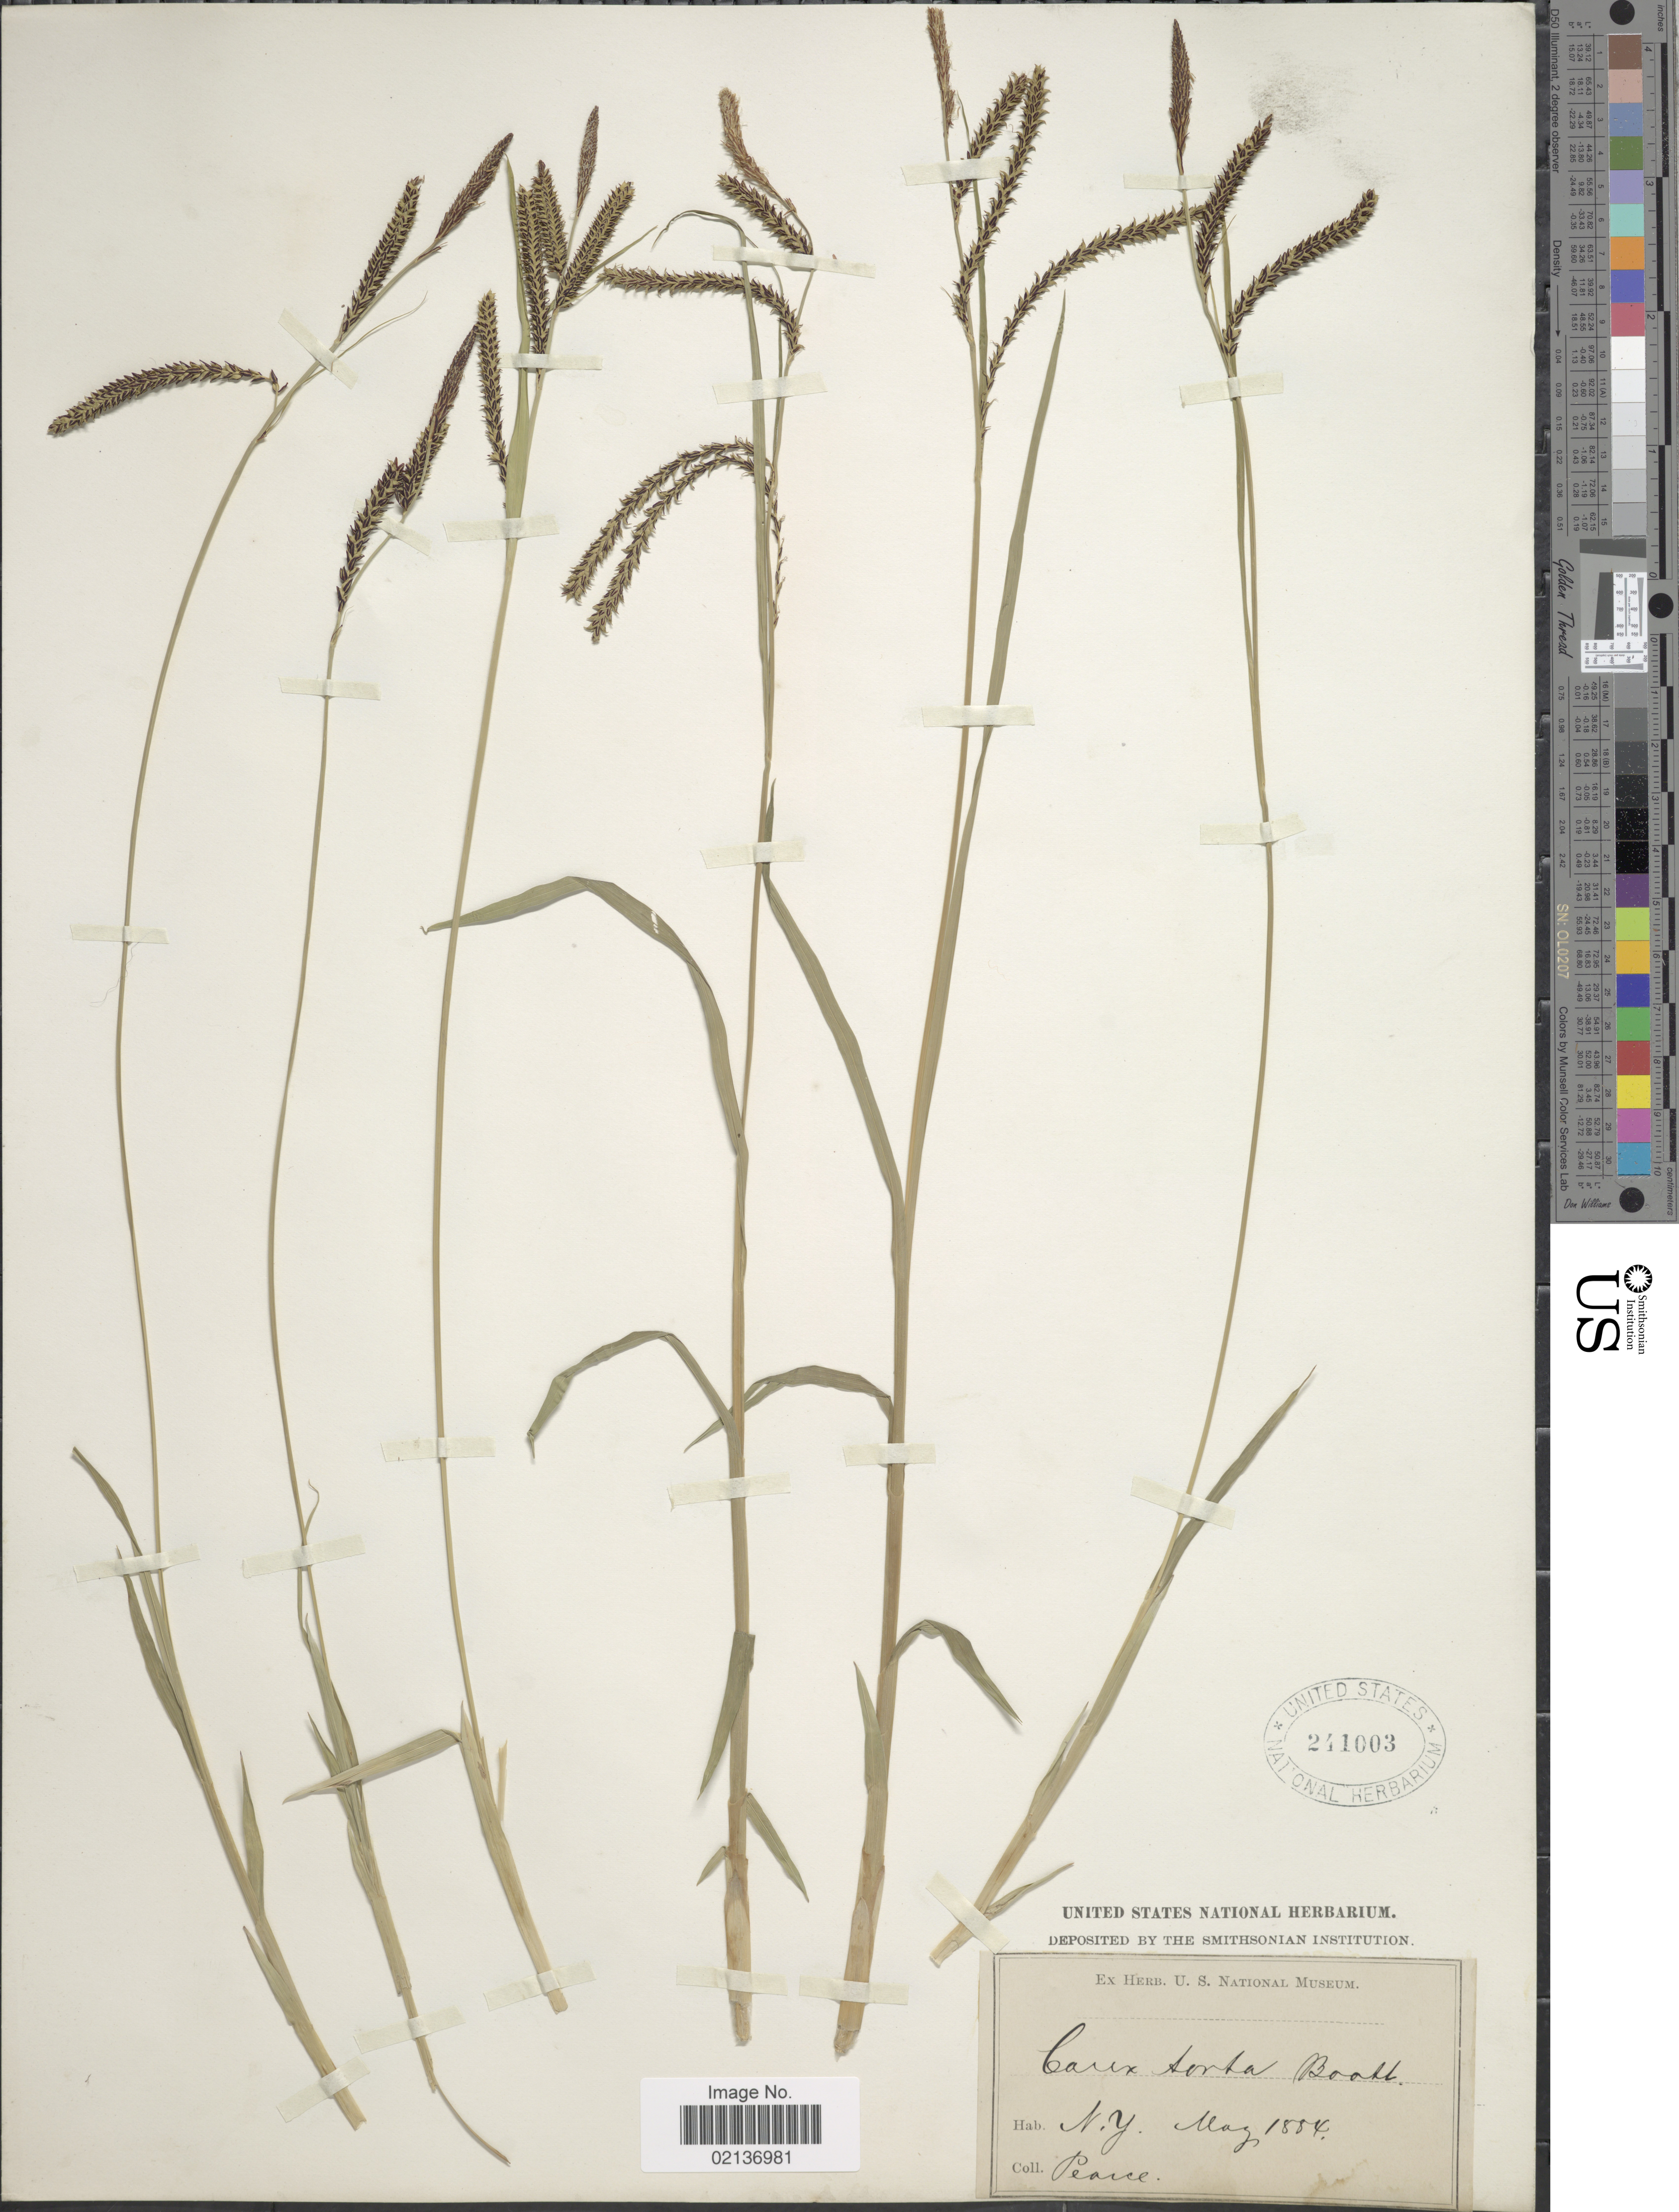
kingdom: Plantae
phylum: Tracheophyta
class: Liliopsida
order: Poales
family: Cyperaceae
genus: Carex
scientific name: Carex torta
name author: Boott ex Tuck.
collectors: -. Pearce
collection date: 1884-05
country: United States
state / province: New York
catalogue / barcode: US 241003